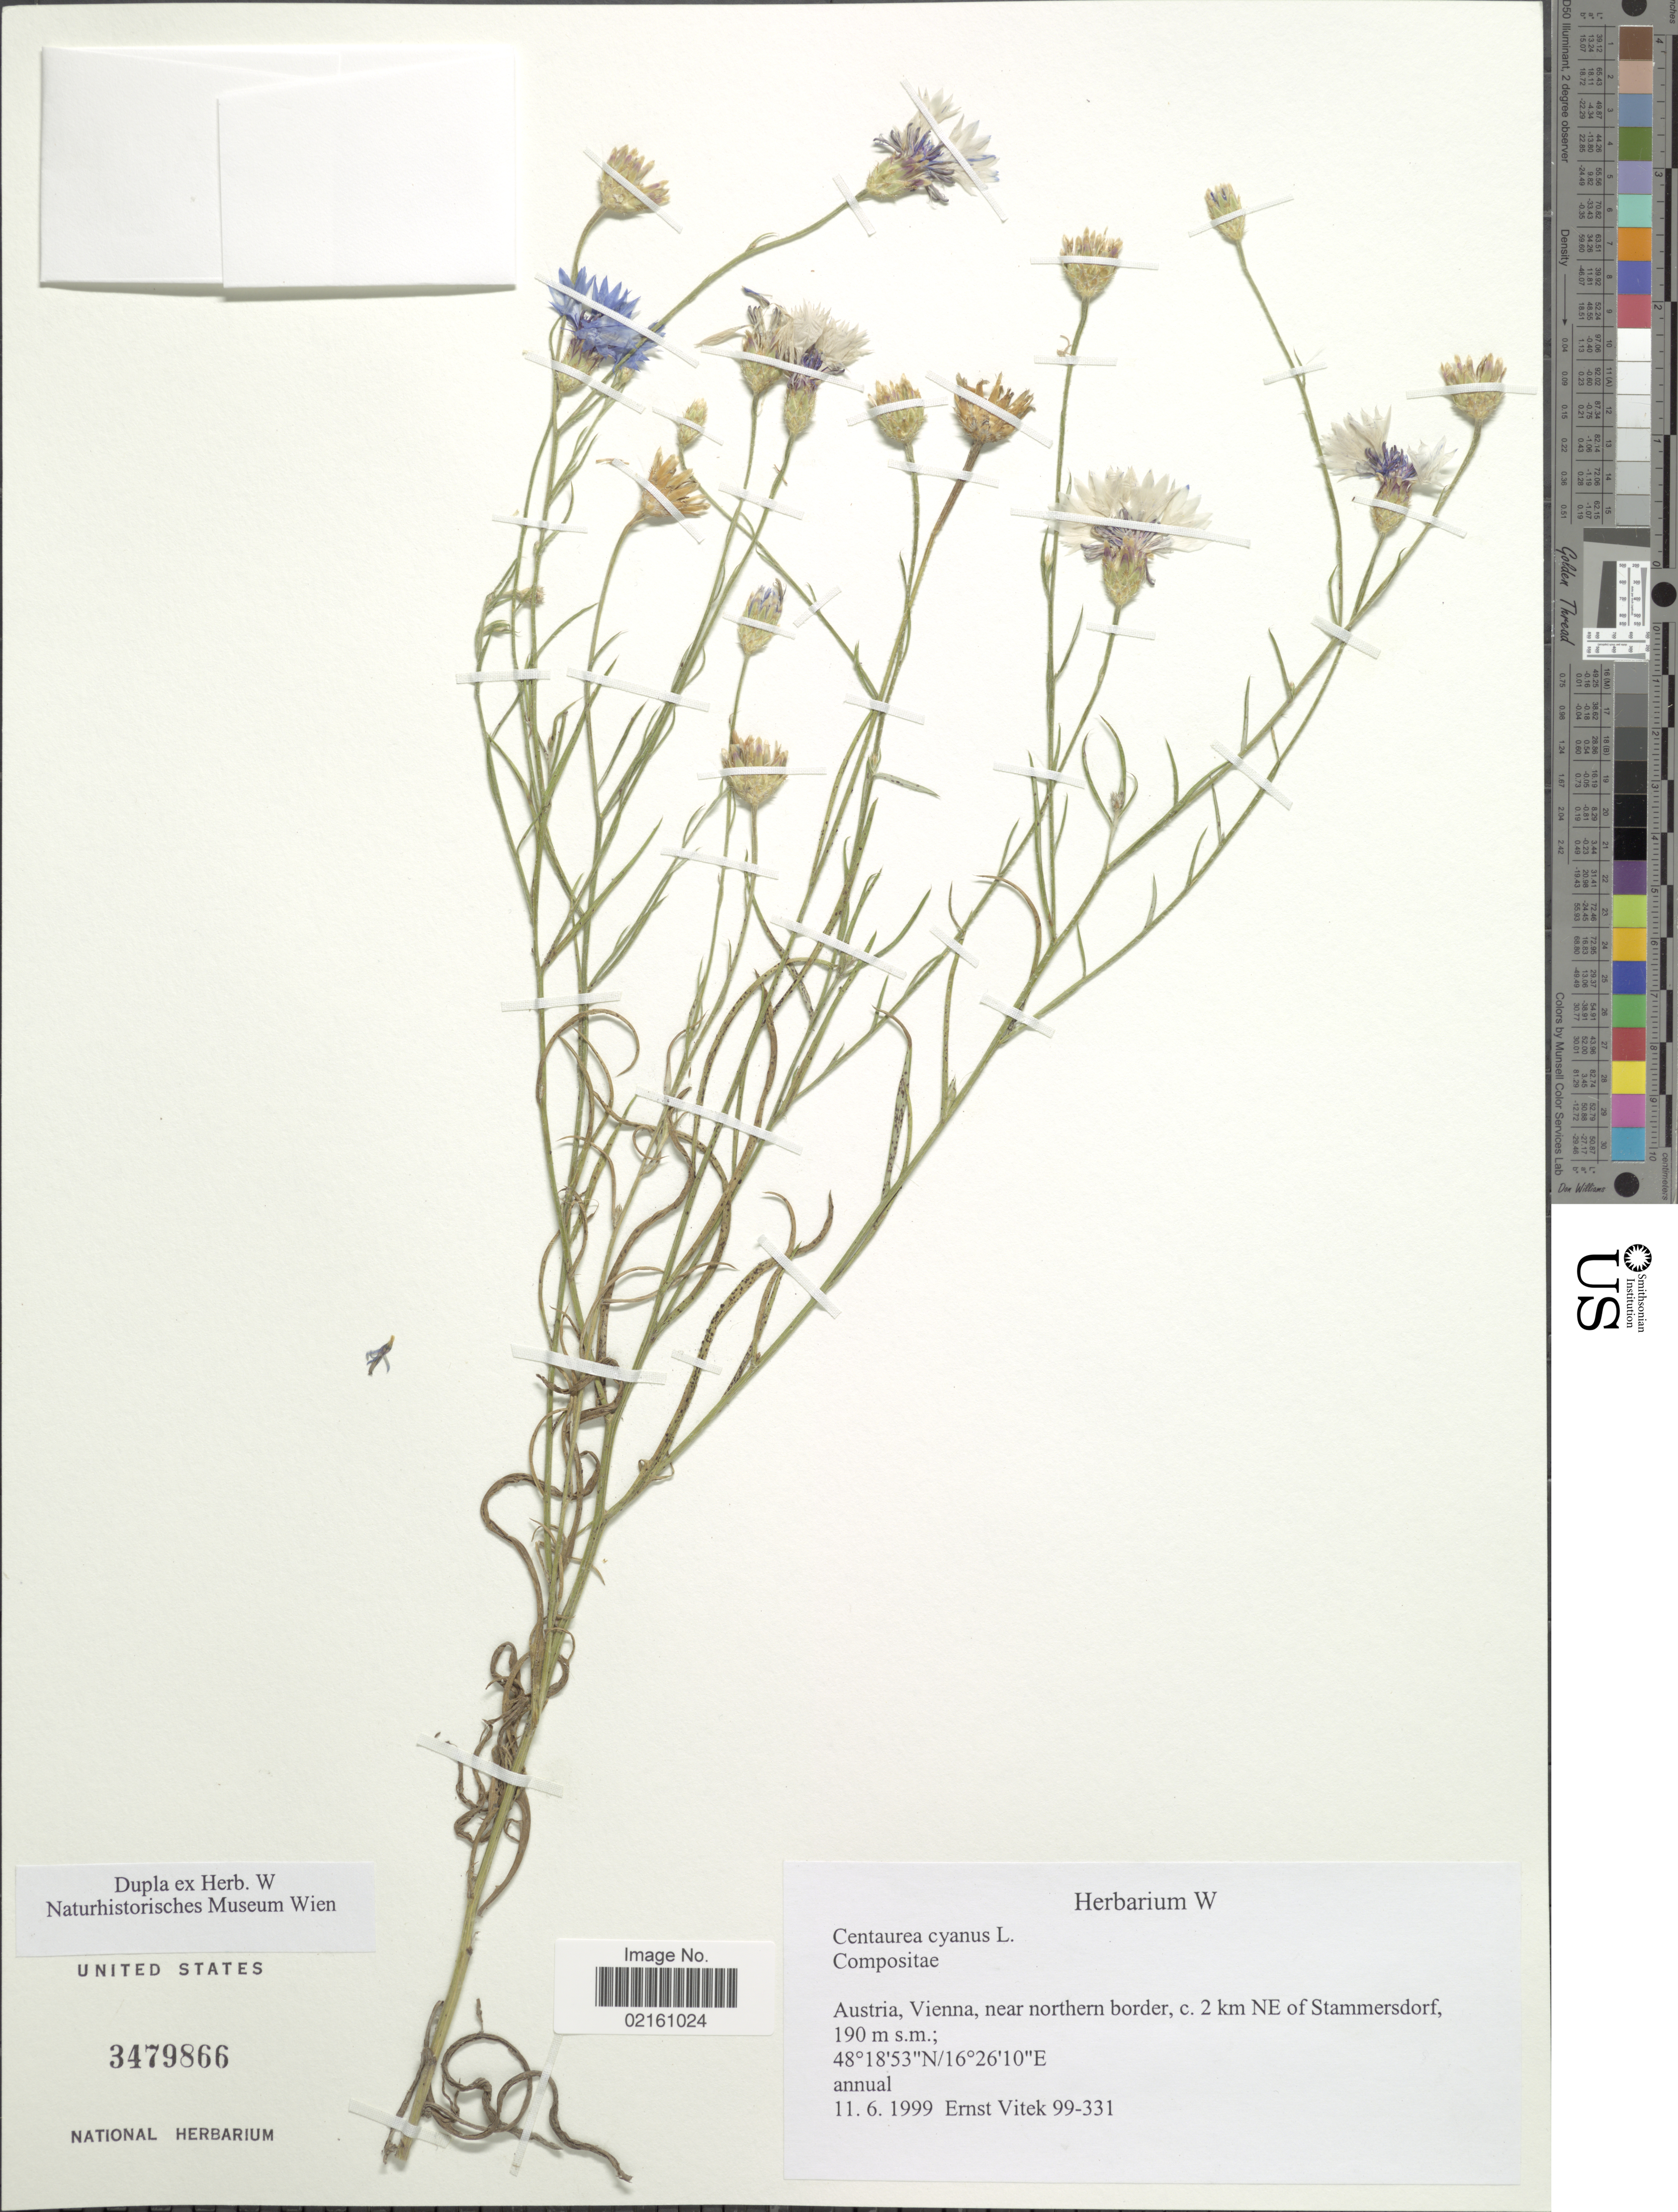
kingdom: Plantae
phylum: Tracheophyta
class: Magnoliopsida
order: Asterales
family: Asteraceae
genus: Centaurea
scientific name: Centaurea cyanus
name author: L.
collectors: E. Vitek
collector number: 99-331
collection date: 1999-06-11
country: Austria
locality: Vienna, near northern border, c. 2 km NE of Stammersdorf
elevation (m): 190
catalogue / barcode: US 3479866